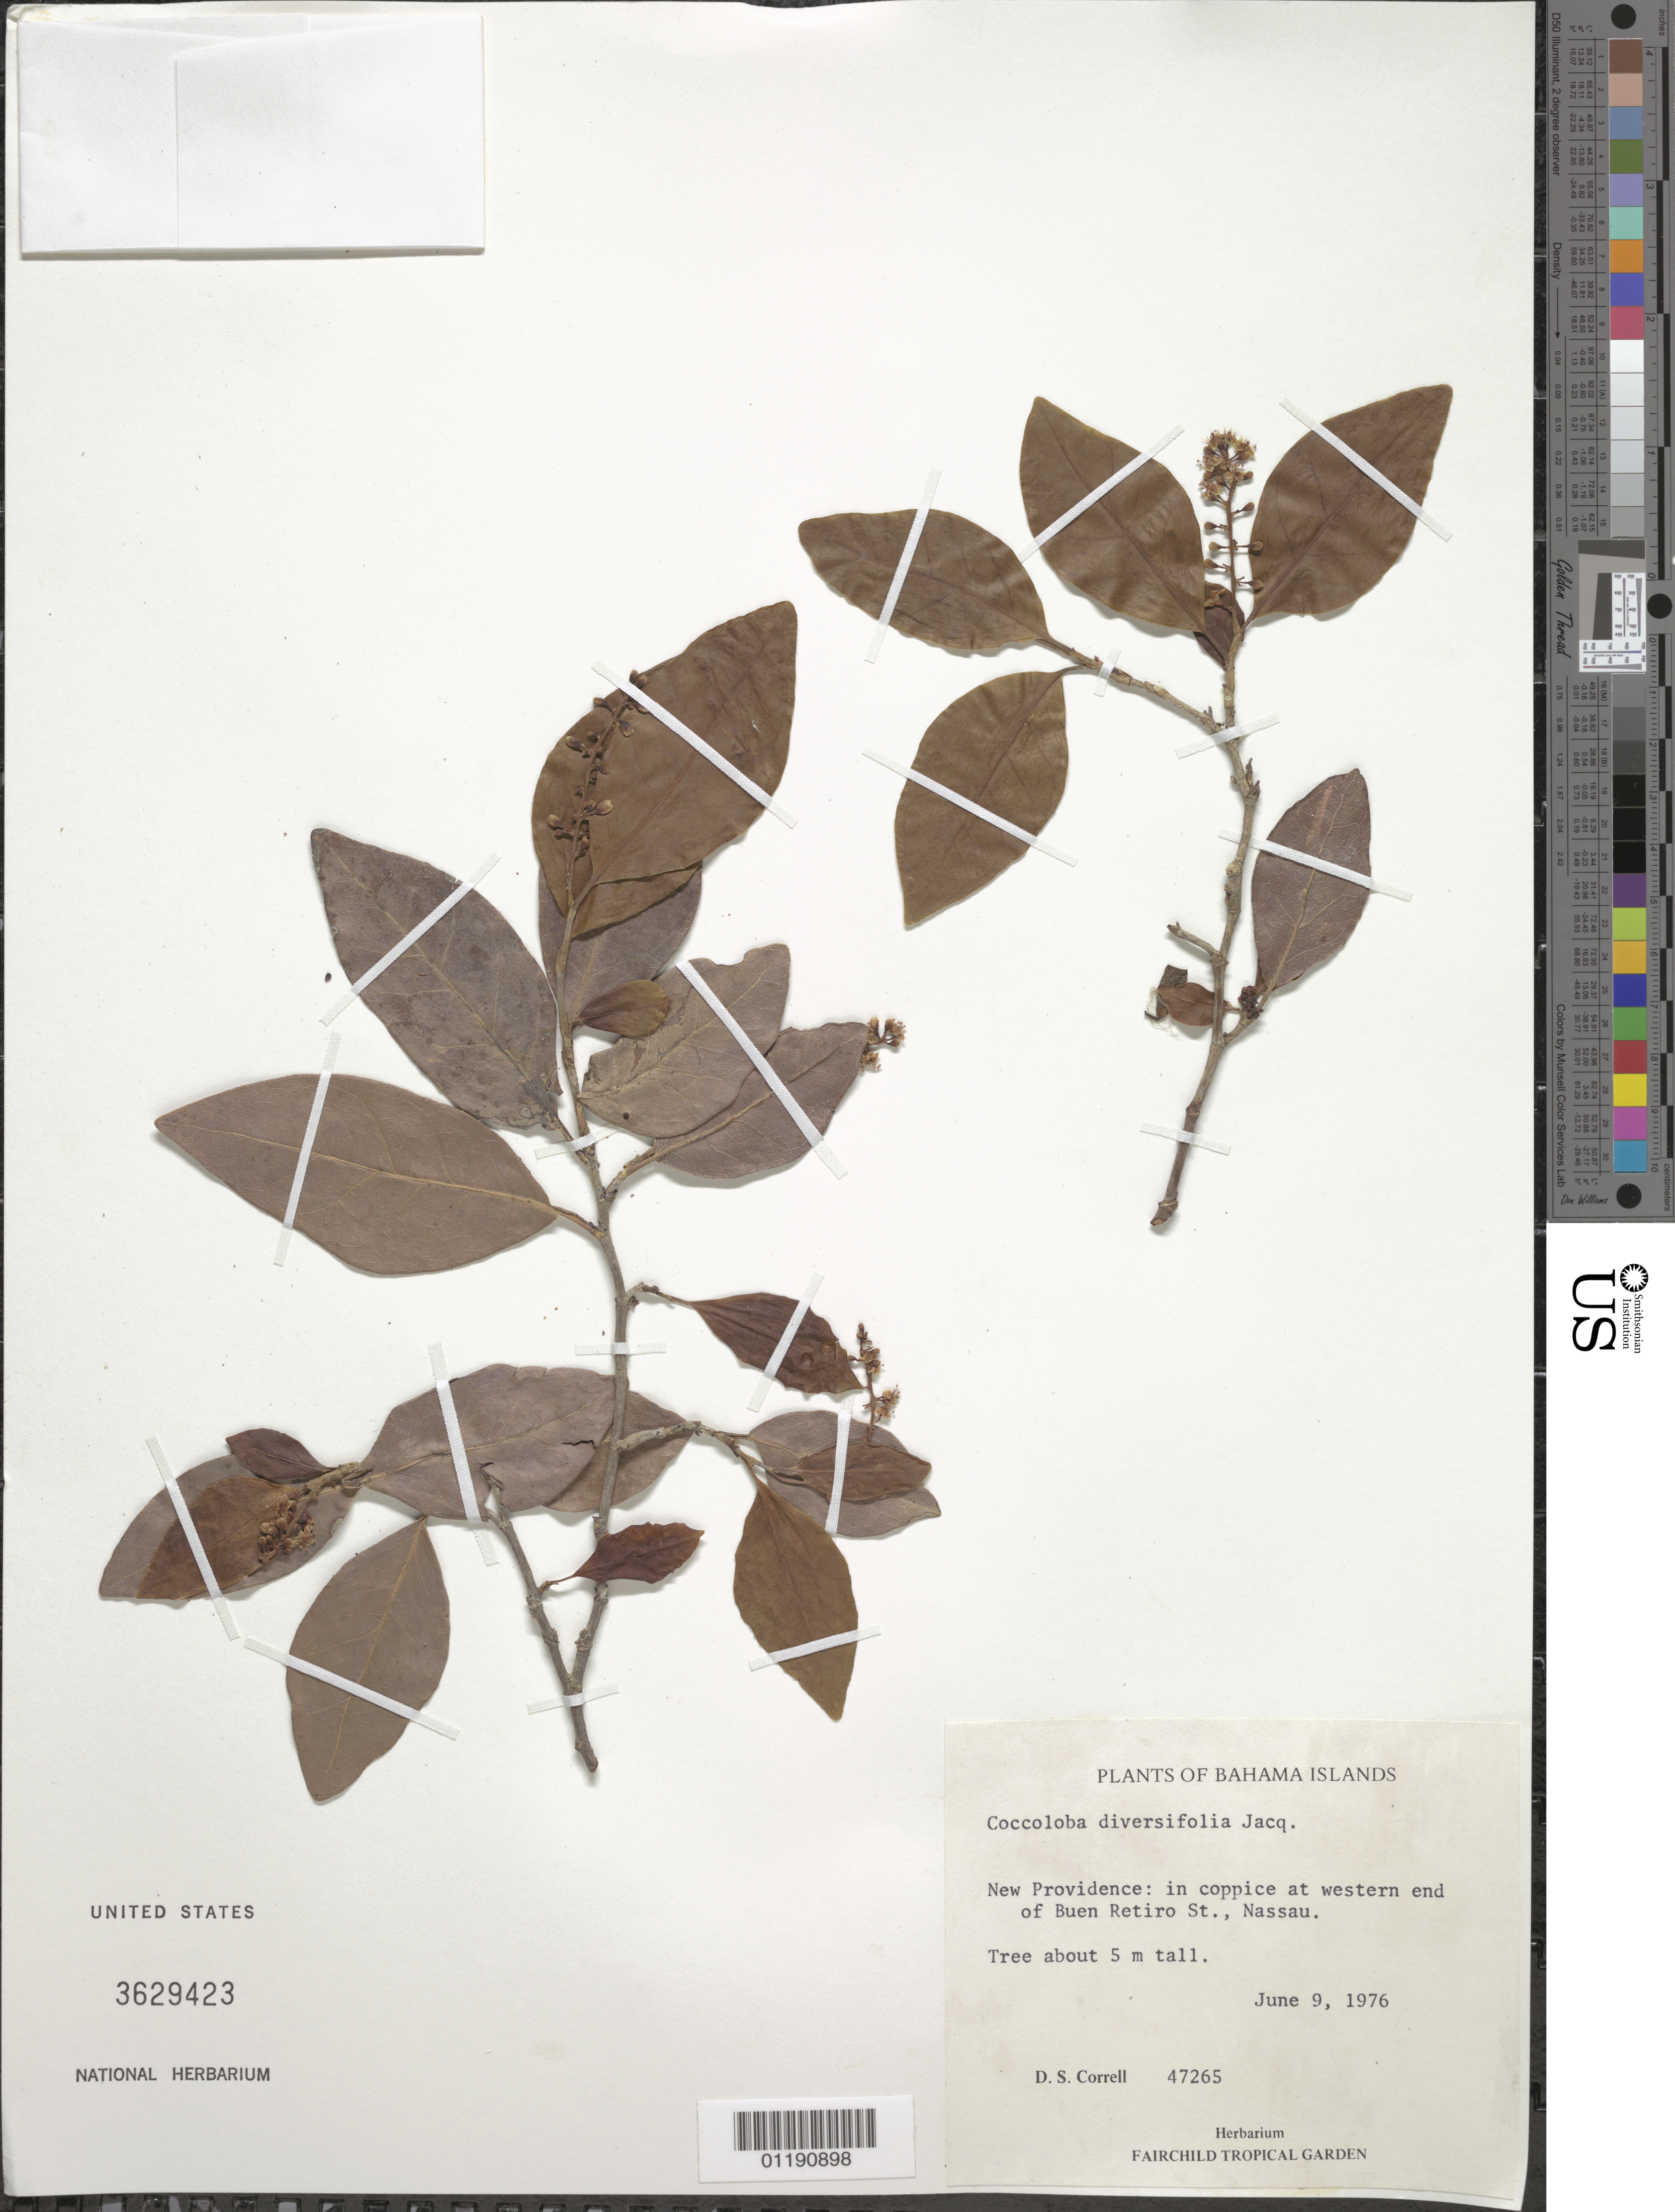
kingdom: Plantae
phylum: Tracheophyta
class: Magnoliopsida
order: Caryophyllales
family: Polygonaceae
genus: Coccoloba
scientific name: Coccoloba diversifolia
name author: Jacq.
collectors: D. S. Correll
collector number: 47265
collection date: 1976-06-09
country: Bahamas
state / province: New Providence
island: New Providence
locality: New Providence: in coppice at W end of Buen Retiro St., Nassau.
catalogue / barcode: US 3629423